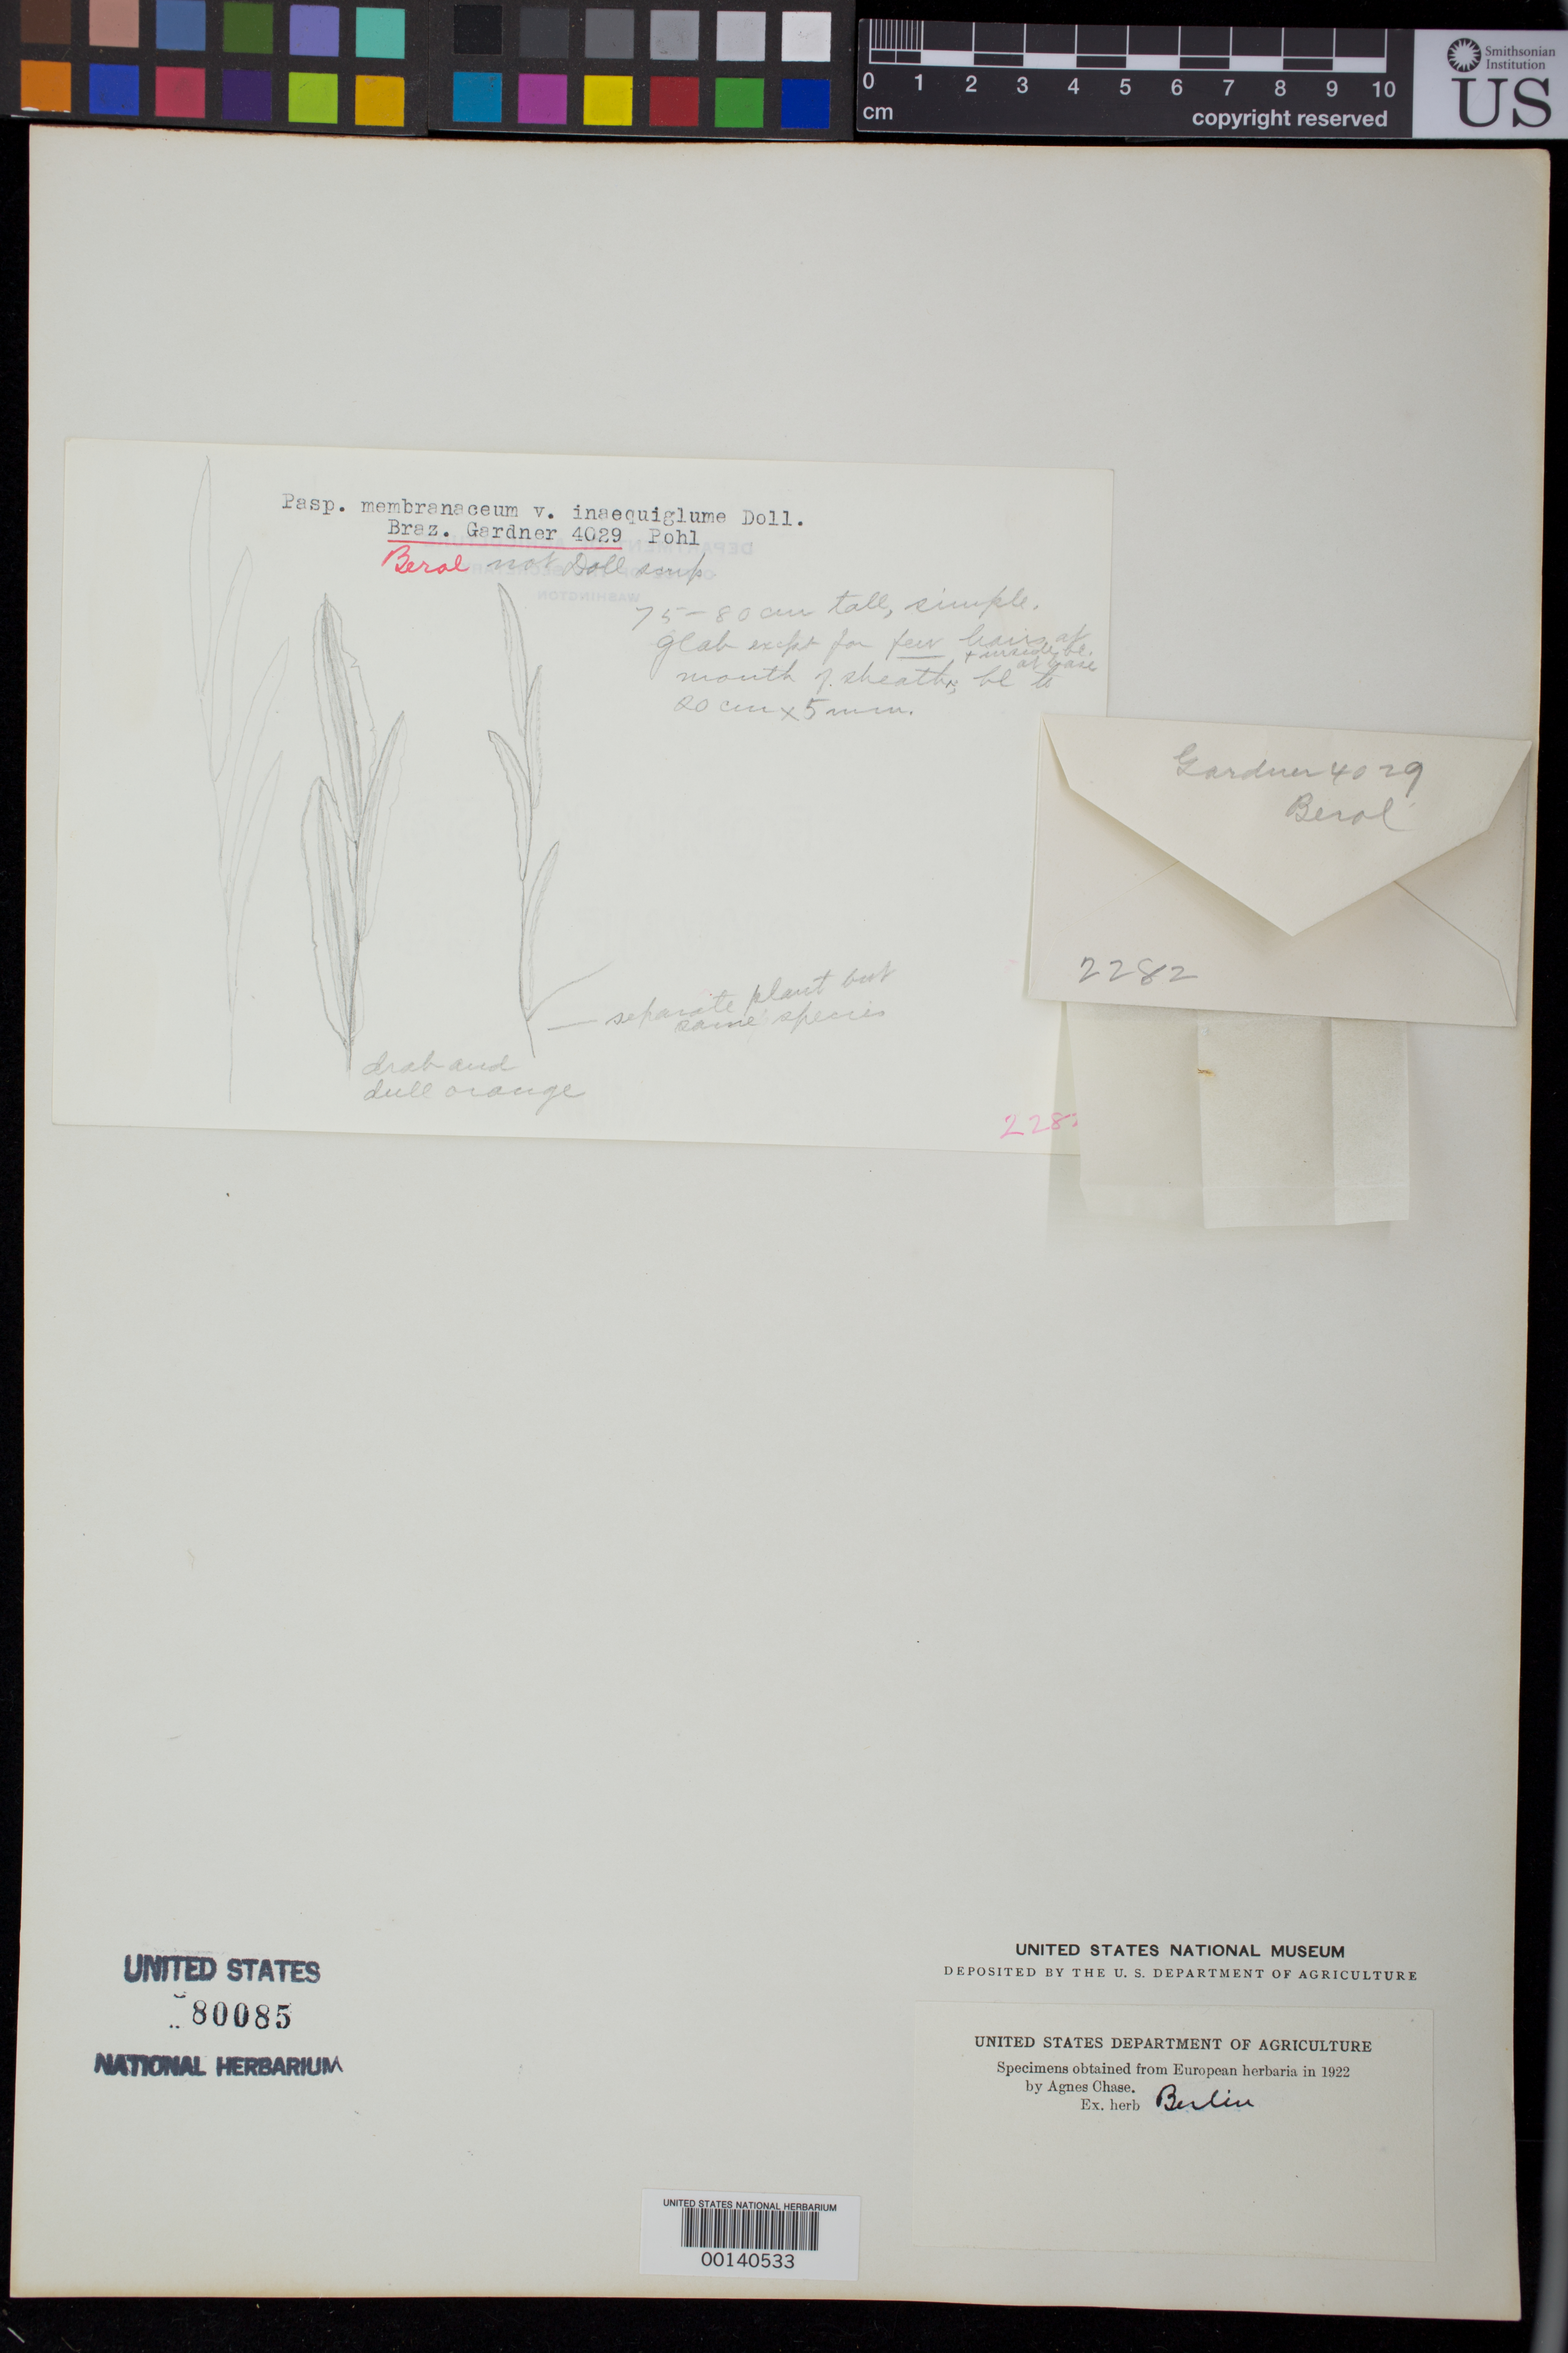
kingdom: Plantae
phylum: Tracheophyta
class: Liliopsida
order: Poales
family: Poaceae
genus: Paspalum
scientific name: Paspalum membranaceum var. inaequiglume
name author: Döll in Mart.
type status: Isolectotype; Isosyntype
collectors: G. Gardner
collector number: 4029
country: Brazil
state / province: Minas Gerais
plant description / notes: Fragmentary material of type specimen ex herb. Berlin.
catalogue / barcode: US 80085